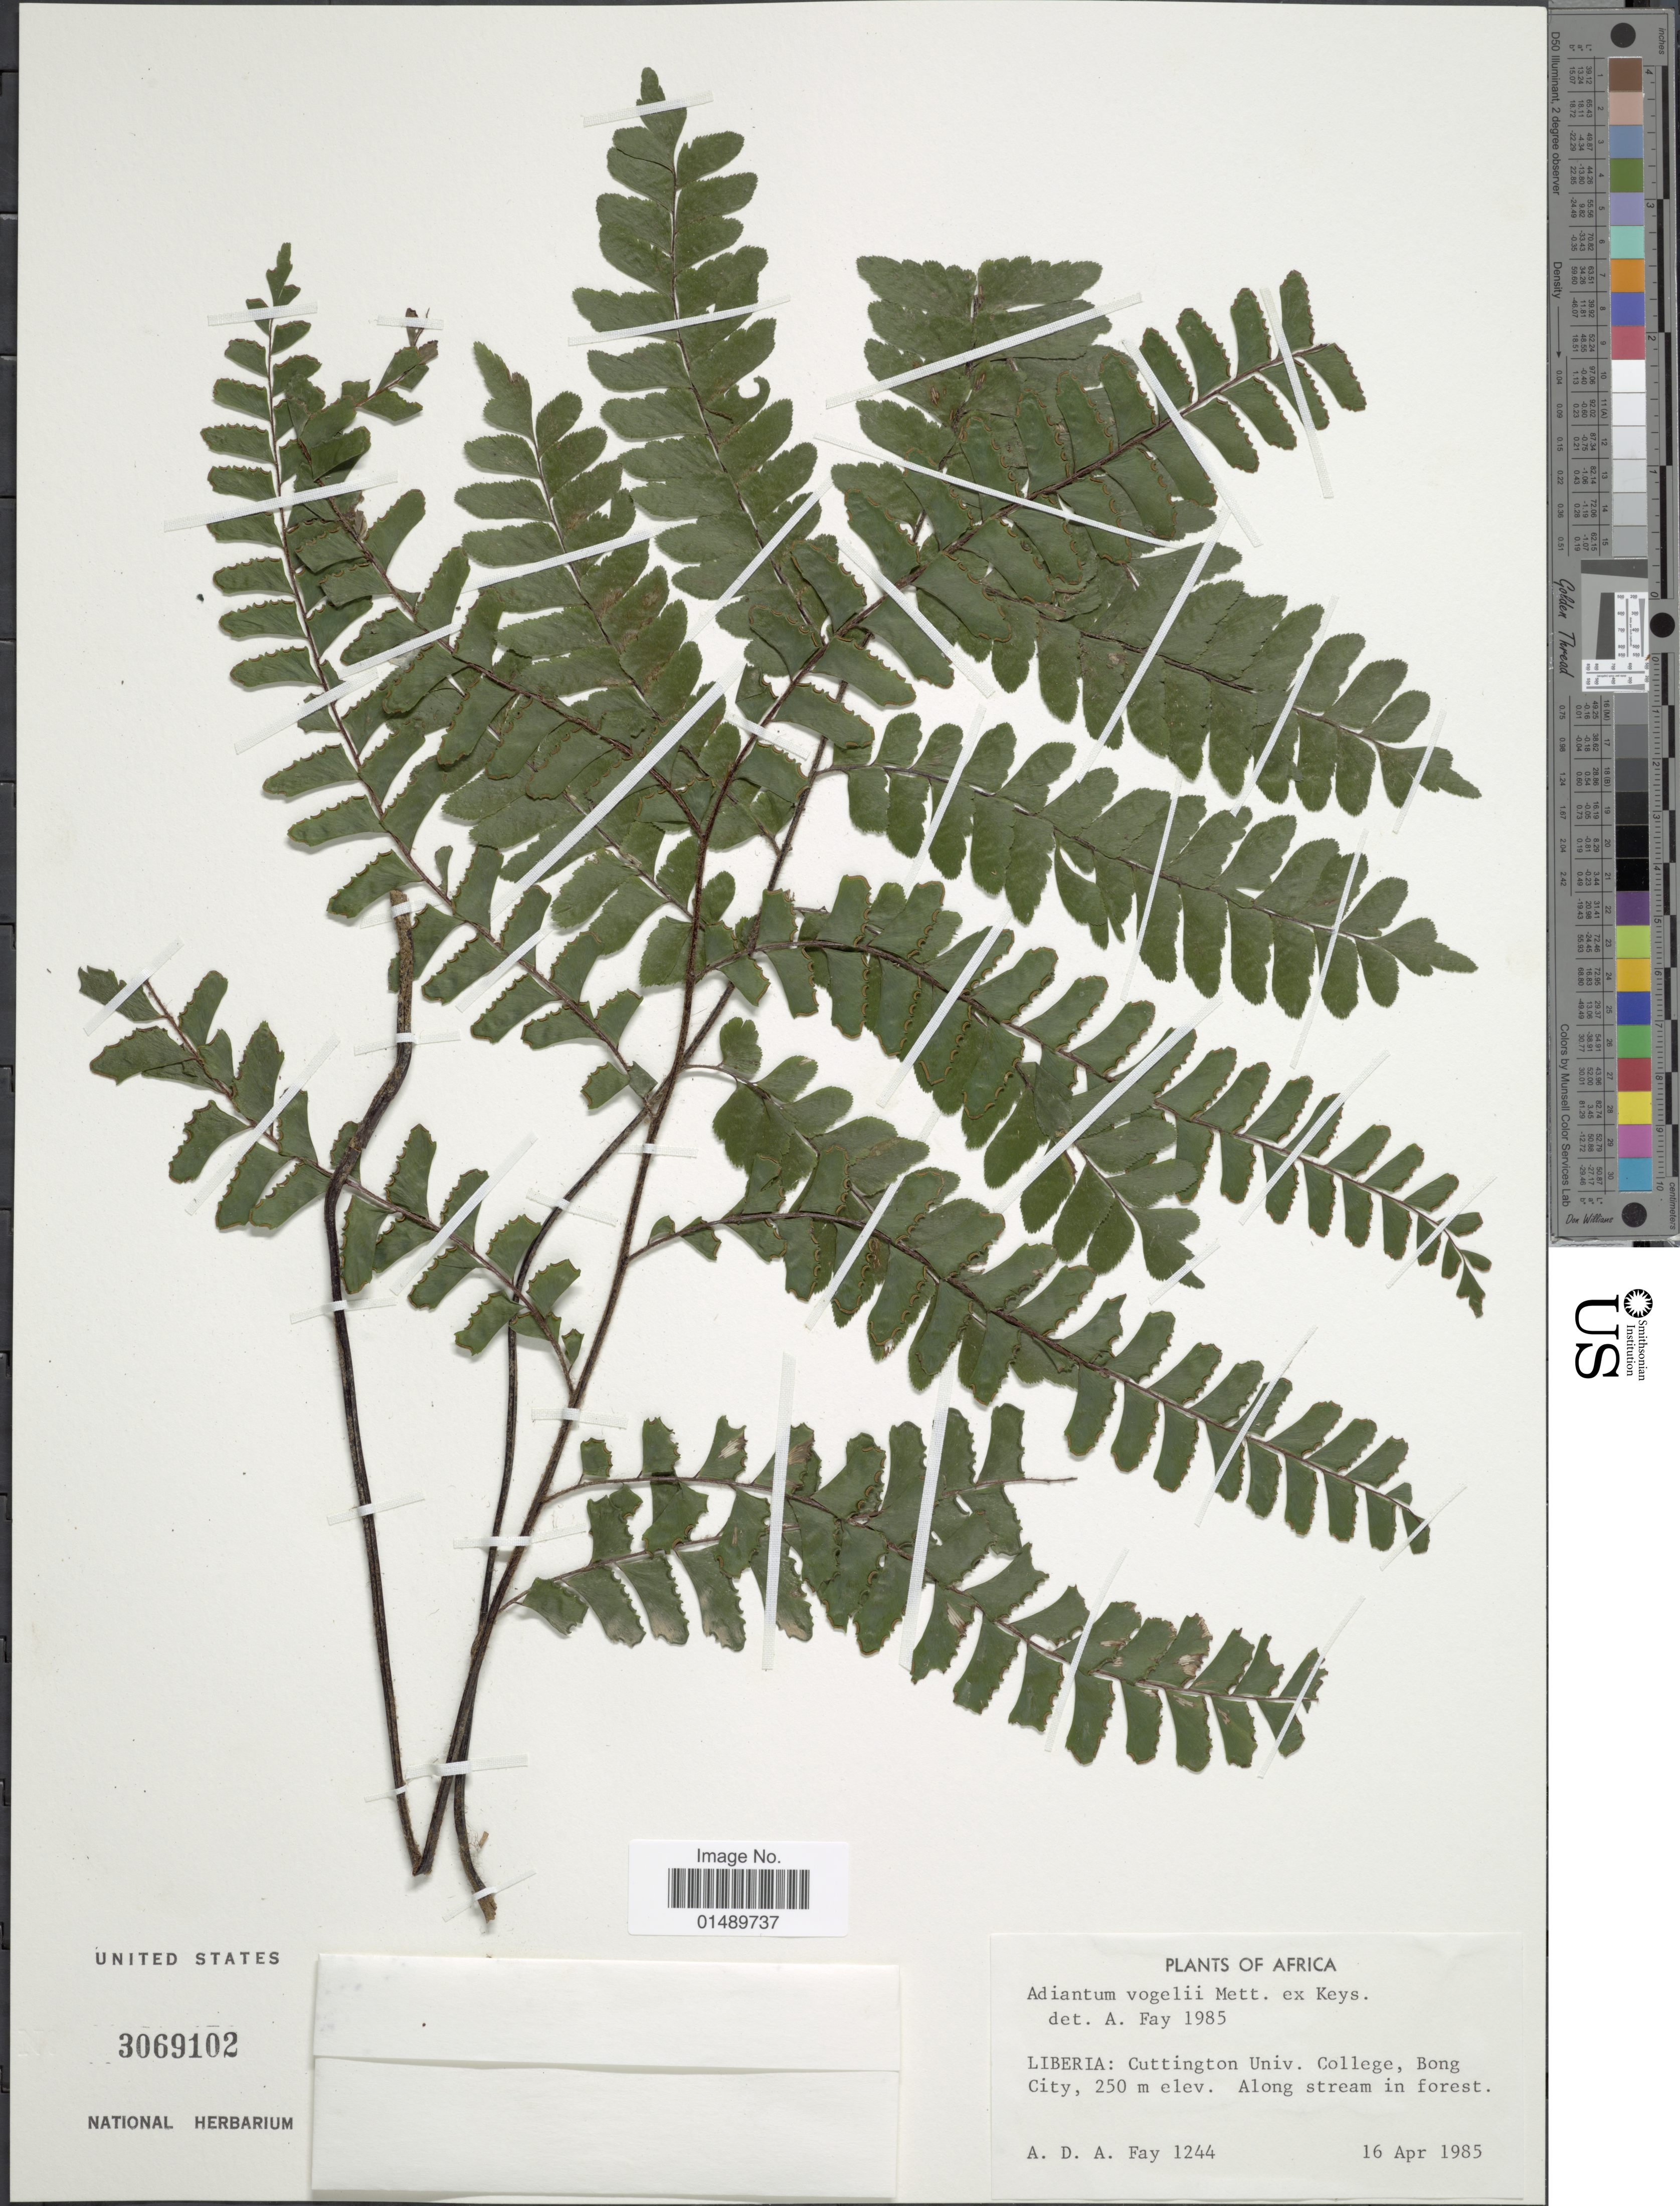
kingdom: Plantae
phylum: Tracheophyta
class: Polypodiopsida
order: Polypodiales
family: Pteridaceae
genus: Adiantum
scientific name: Adiantum vogelii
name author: Mett. ex Keys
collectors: A. Fay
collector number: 1244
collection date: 1985-04-16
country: Liberia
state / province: Bong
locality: Africa, Liberia, Cuttington Univ. College, Bong City.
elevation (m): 250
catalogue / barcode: US 3069102